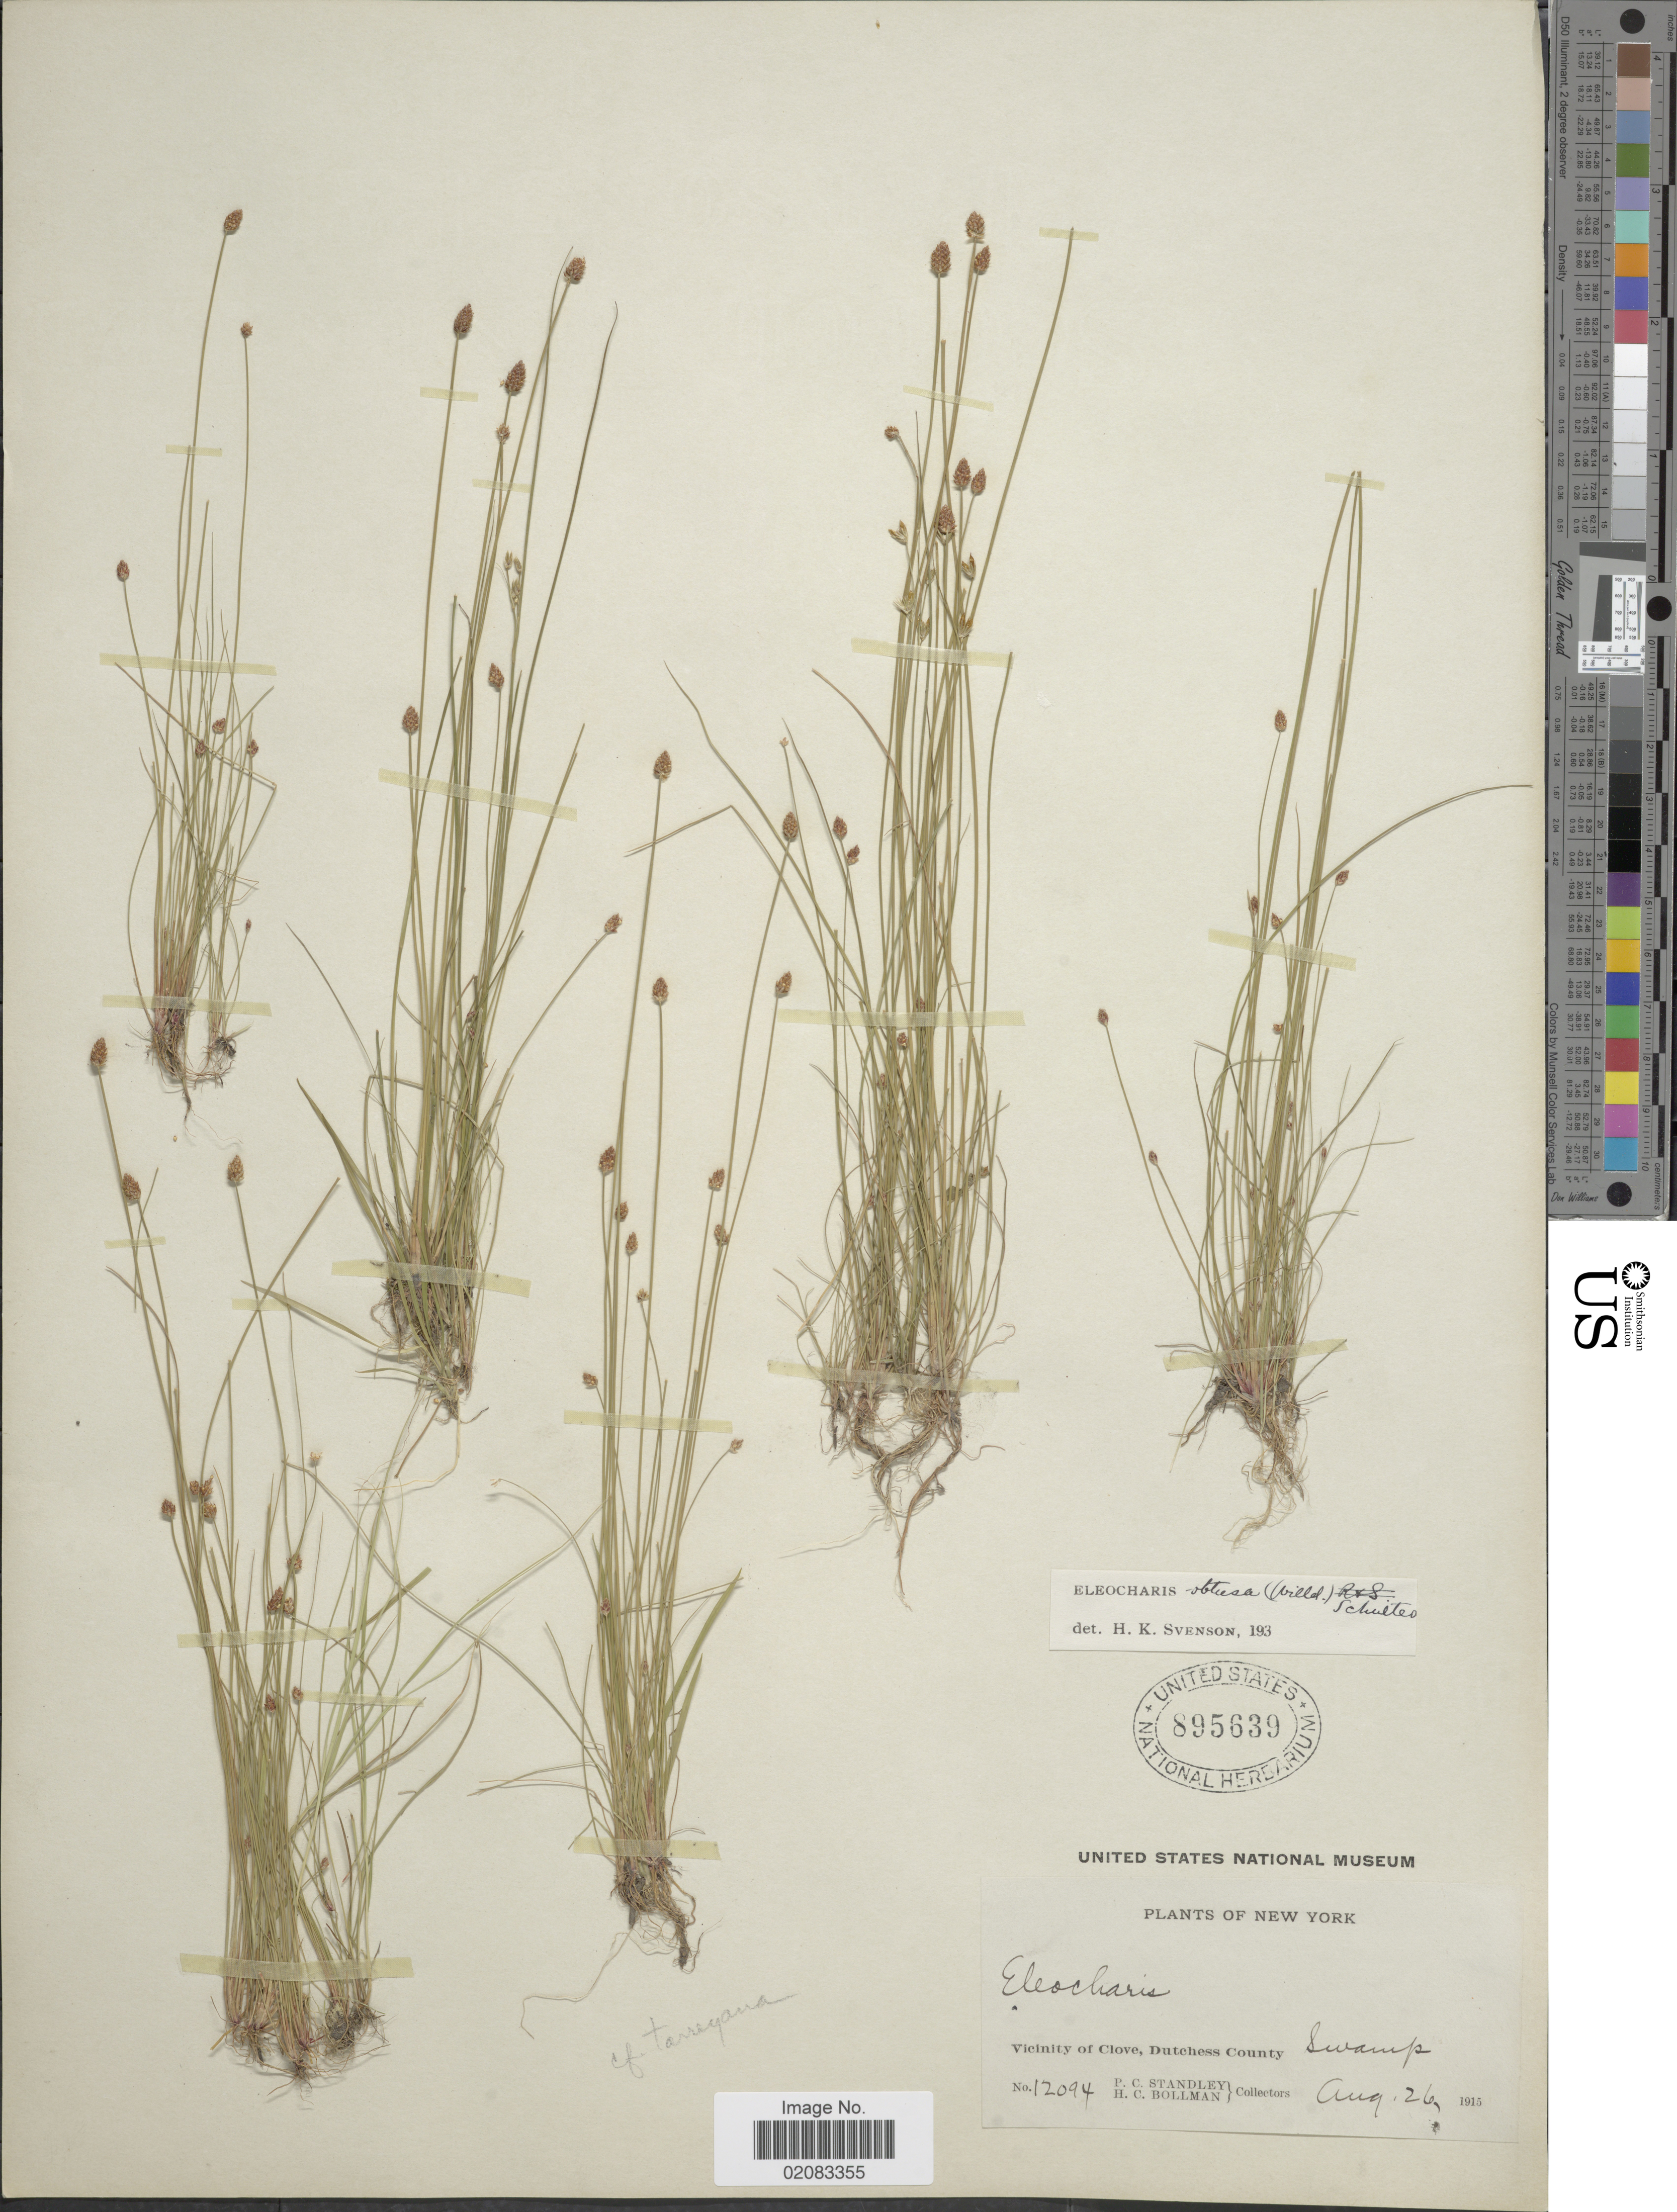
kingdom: Plantae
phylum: Tracheophyta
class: Liliopsida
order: Poales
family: Cyperaceae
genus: Eleocharis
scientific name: Eleocharis obtusa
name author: (Willd.) Schult.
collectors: P. C. Standley & H. C. Bollman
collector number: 12094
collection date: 1915-08-26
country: United States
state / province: New York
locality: Vicinity of Clove, Dutches County, Swamp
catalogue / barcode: US 895639